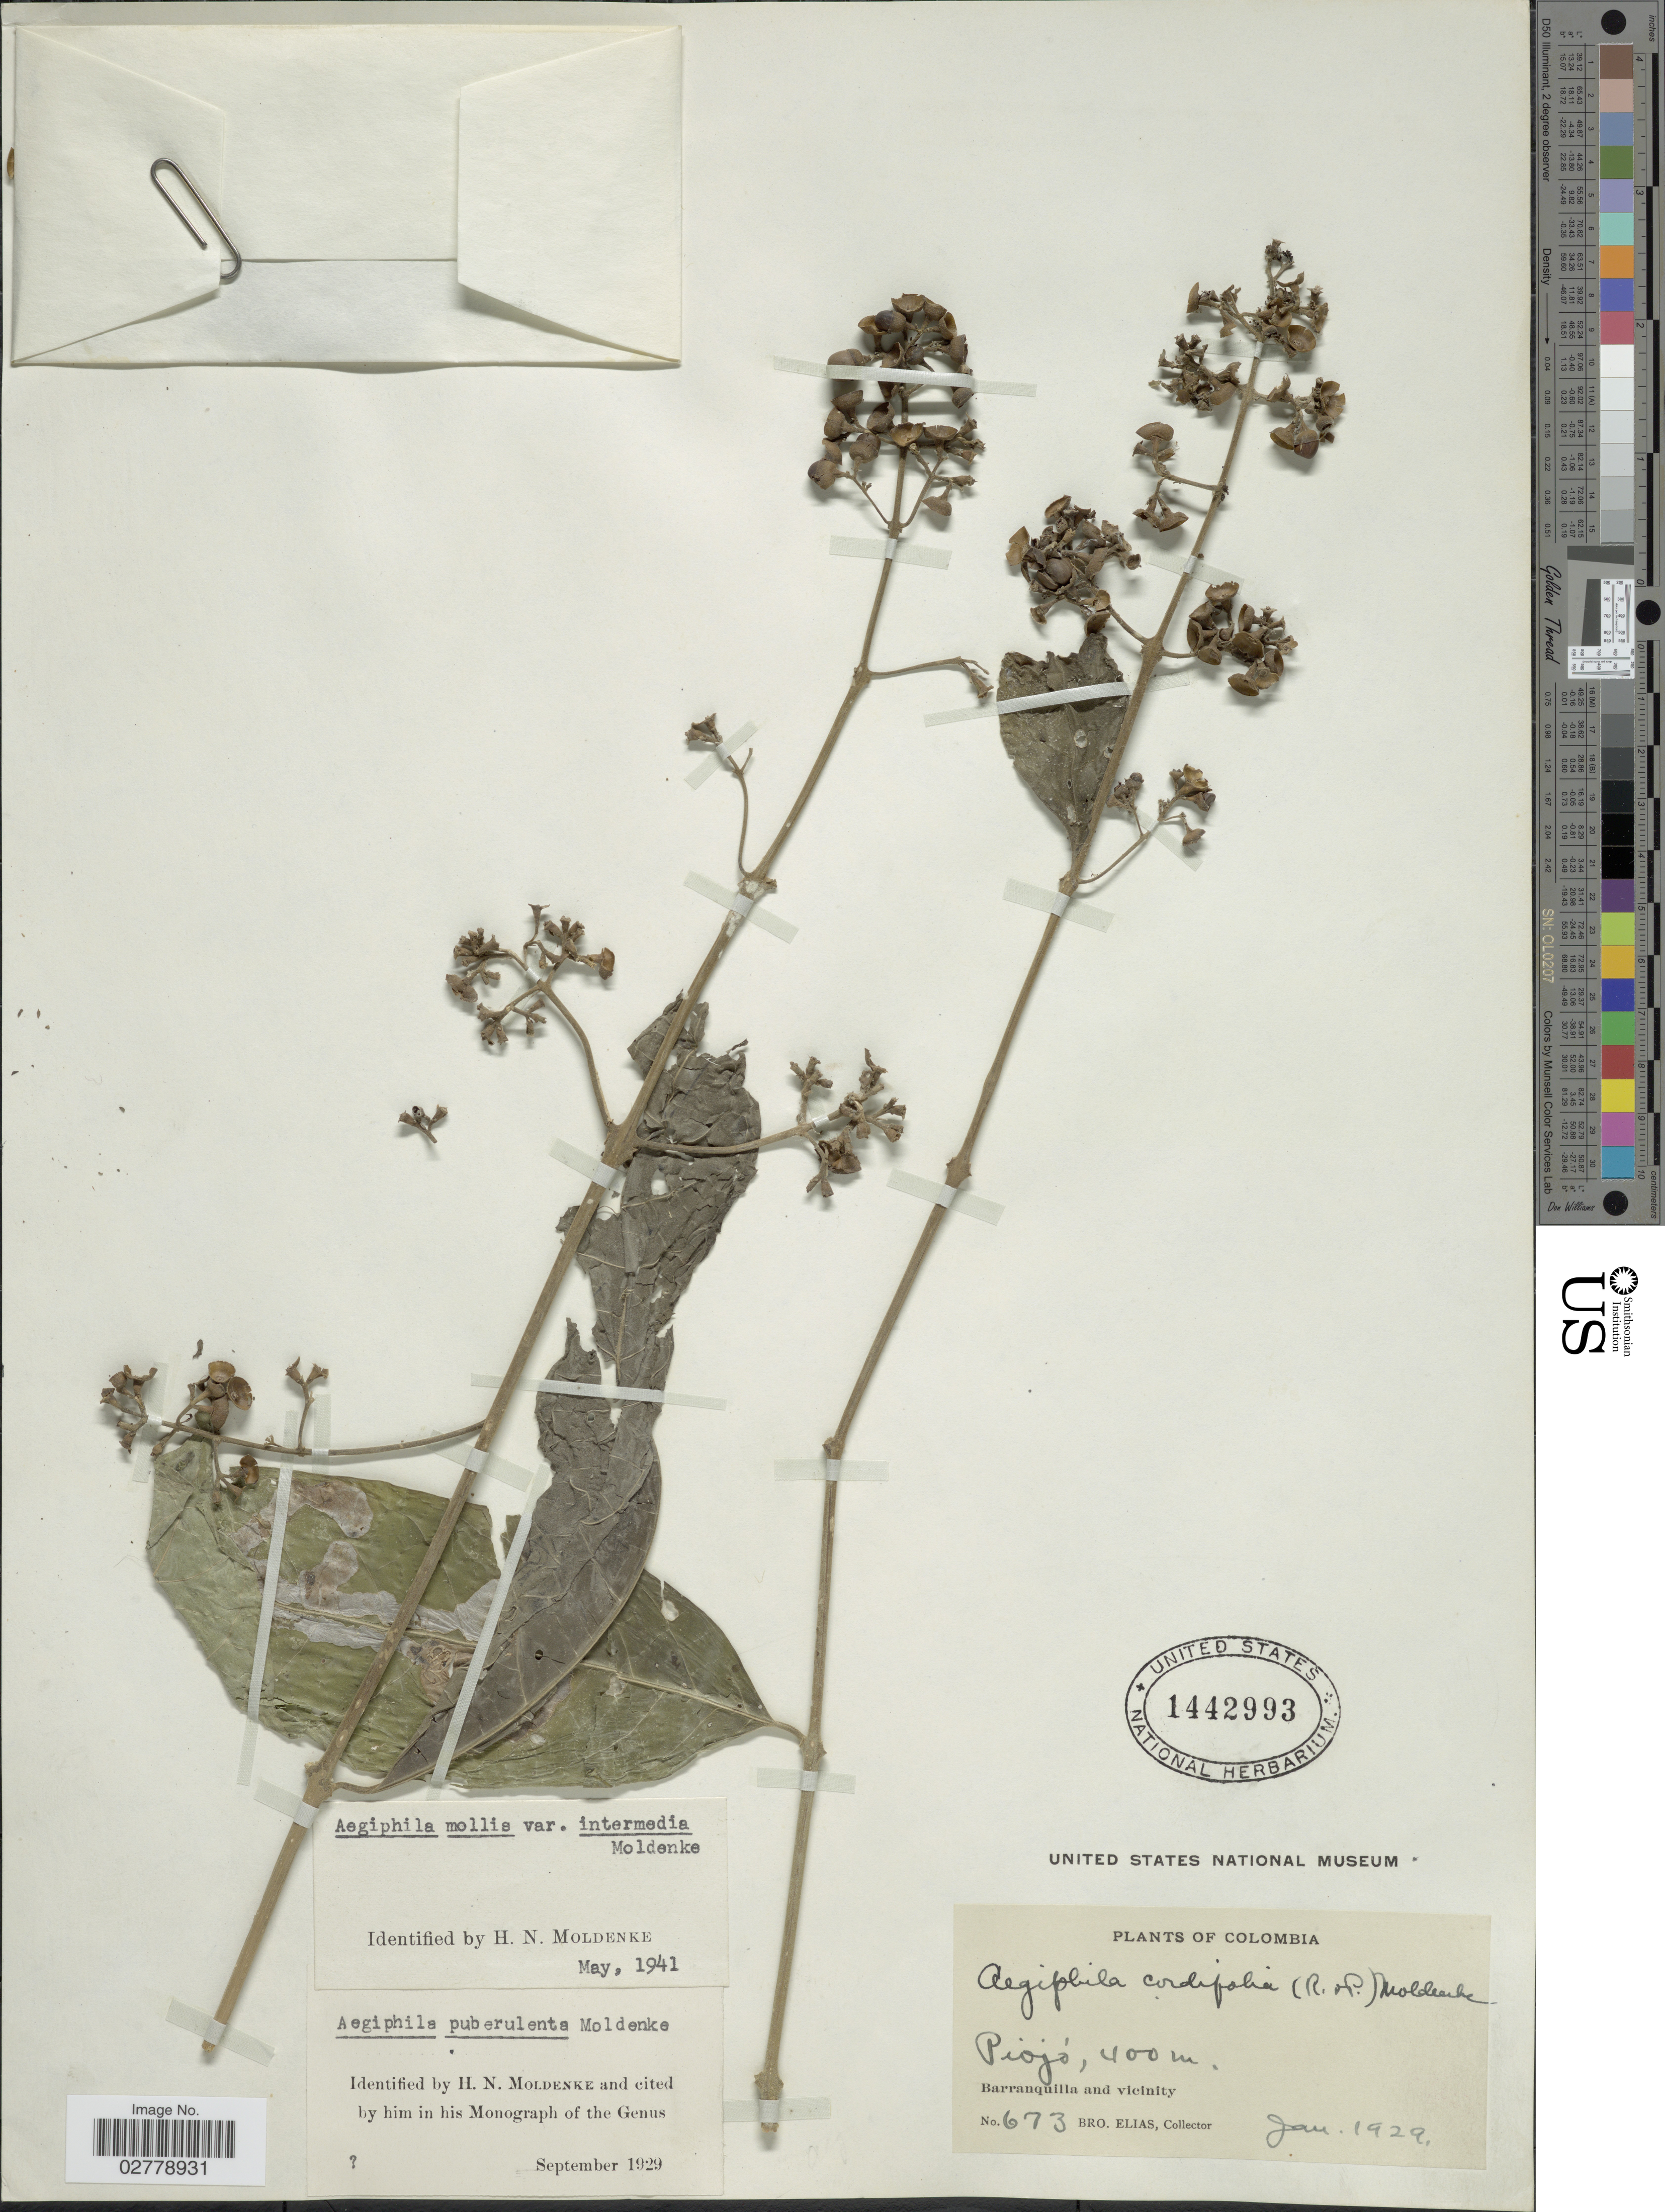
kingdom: Plantae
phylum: Tracheophyta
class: Magnoliopsida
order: Lamiales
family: Lamiaceae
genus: Aegiphila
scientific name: Aegiphila mollis var. intermedia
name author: Moldenke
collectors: Bro. Elias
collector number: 673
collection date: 1929-01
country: Colombia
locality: Piojó. Barranquilla and vicinity.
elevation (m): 400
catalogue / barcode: US 1442993